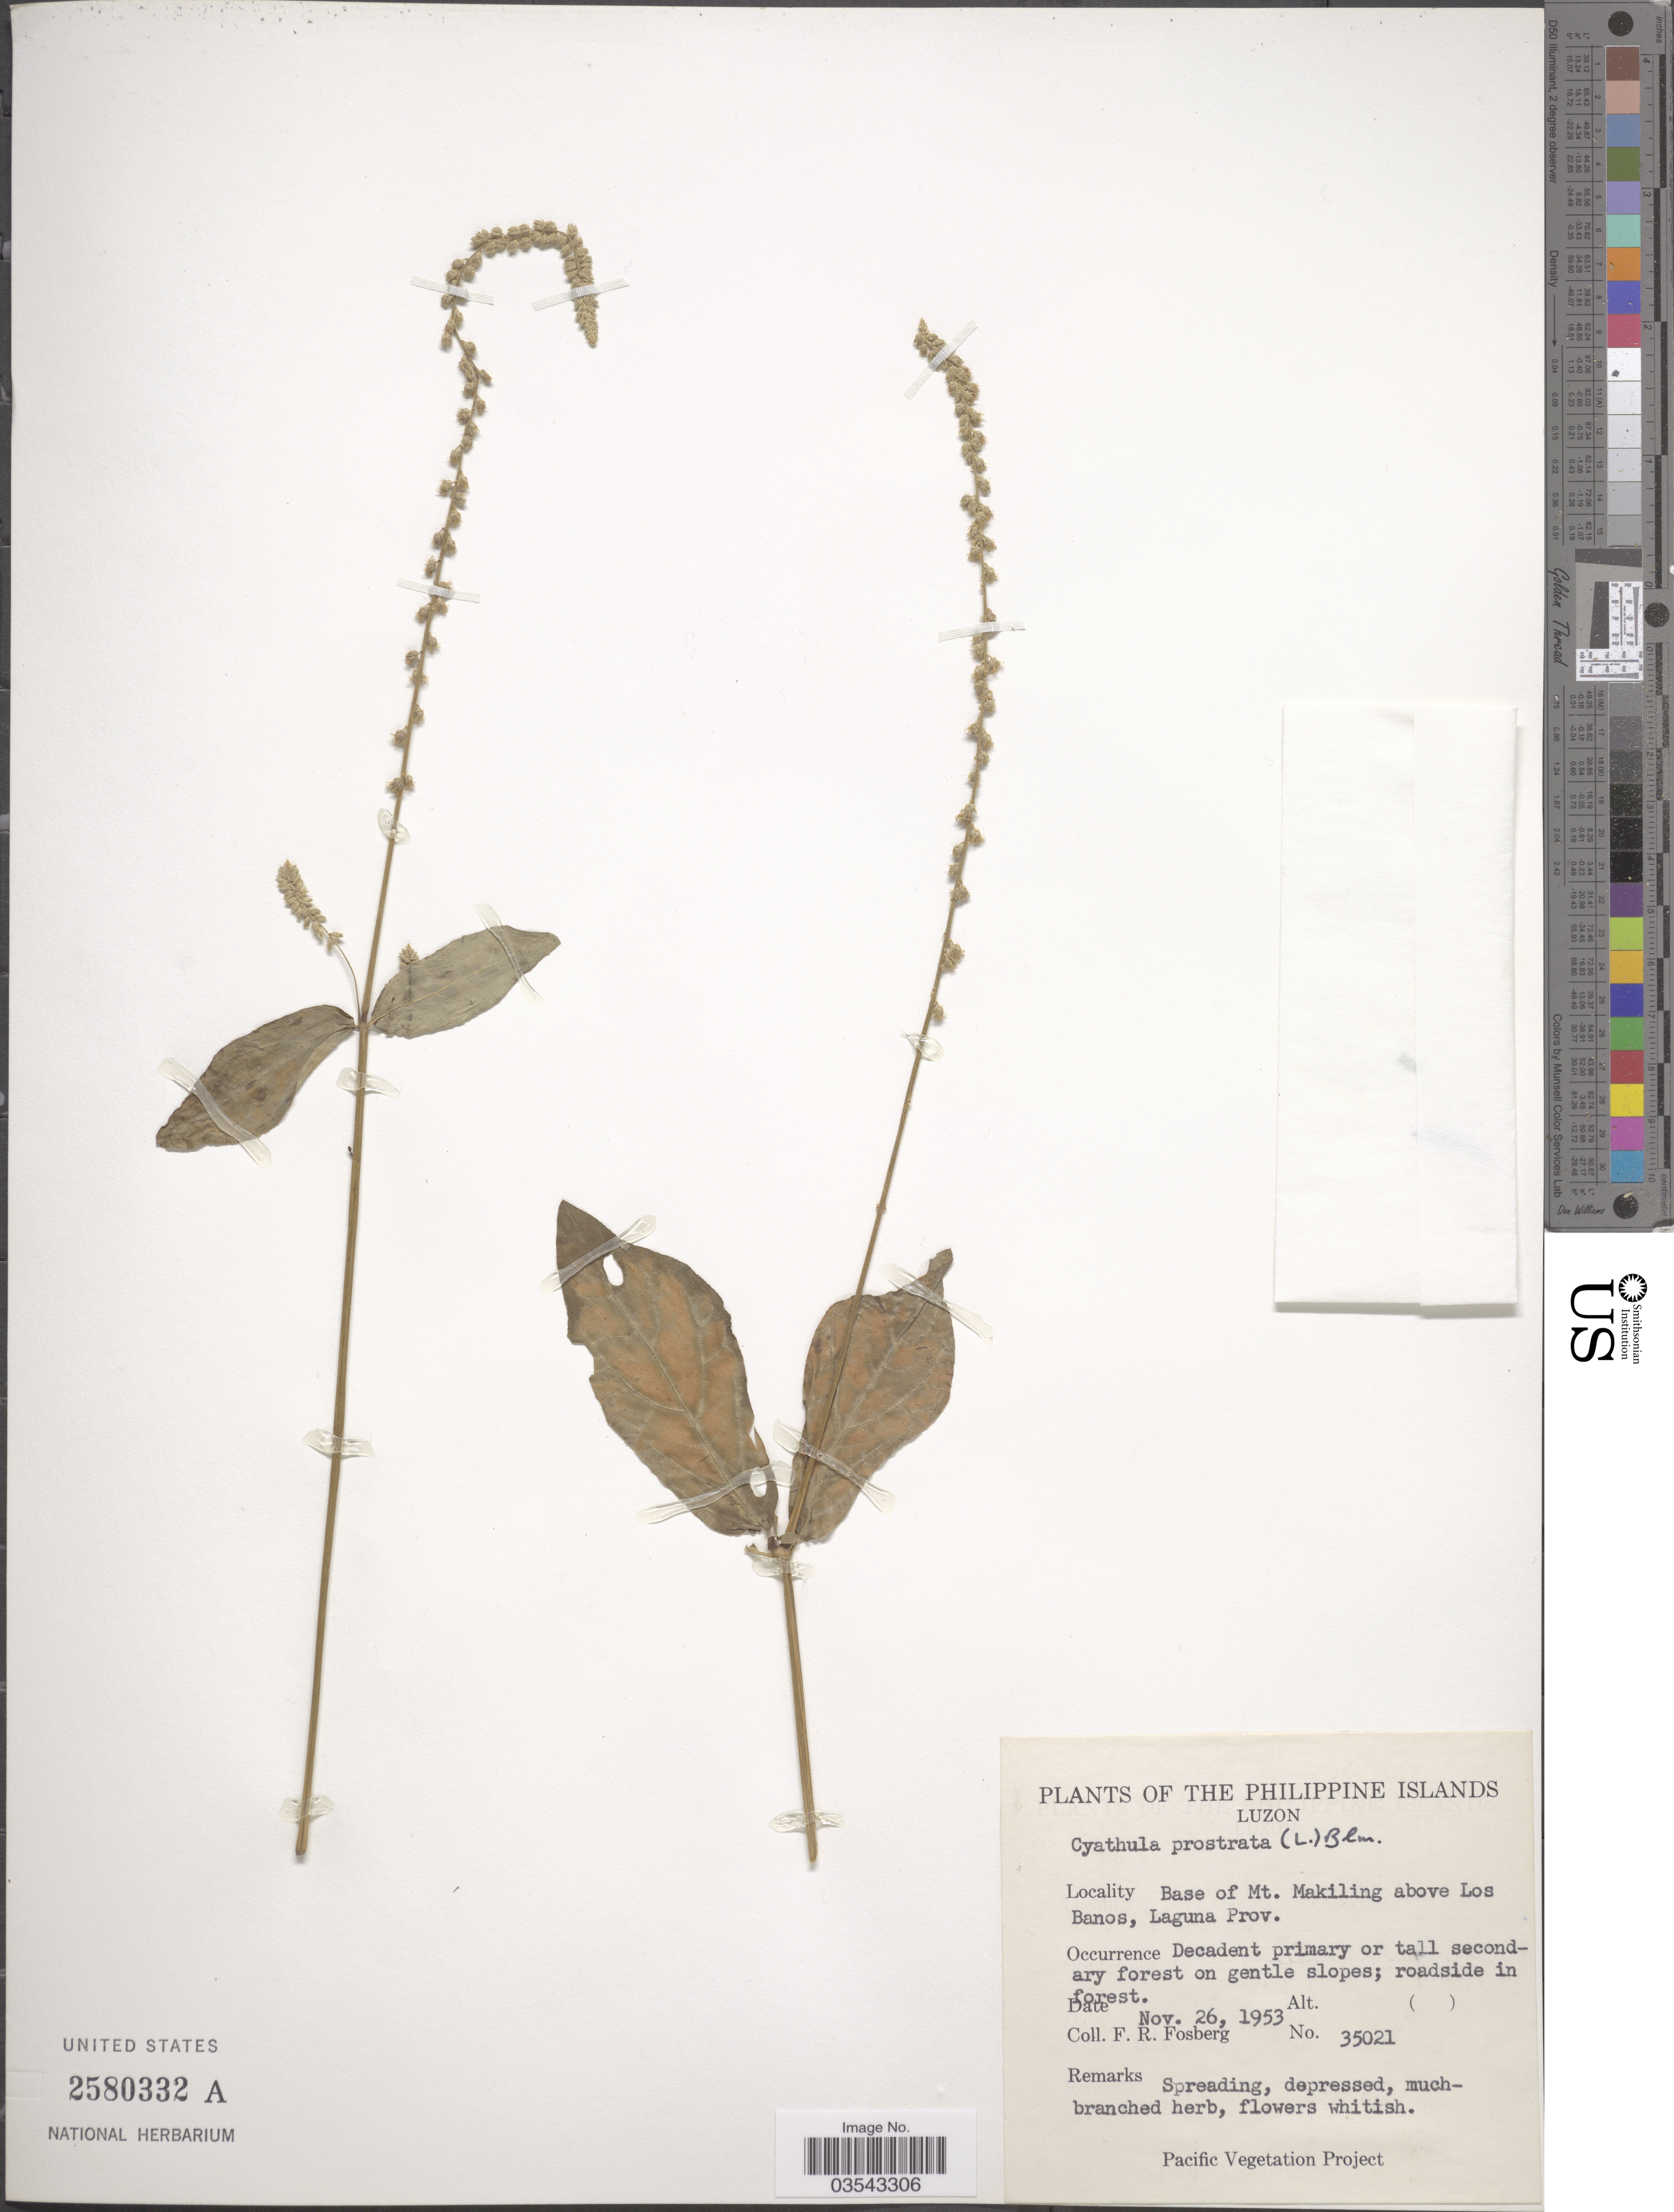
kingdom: Plantae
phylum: Tracheophyta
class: Magnoliopsida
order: Caryophyllales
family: Amaranthaceae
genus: Cyathula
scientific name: Cyathula prostrata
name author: (L.) Blume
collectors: F. R. Fosberg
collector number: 35021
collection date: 1953-11-26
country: Philippines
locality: Luzon. Base of Mt. Makiling above Los Bonos, Laguna Prov.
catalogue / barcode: US 2580332A